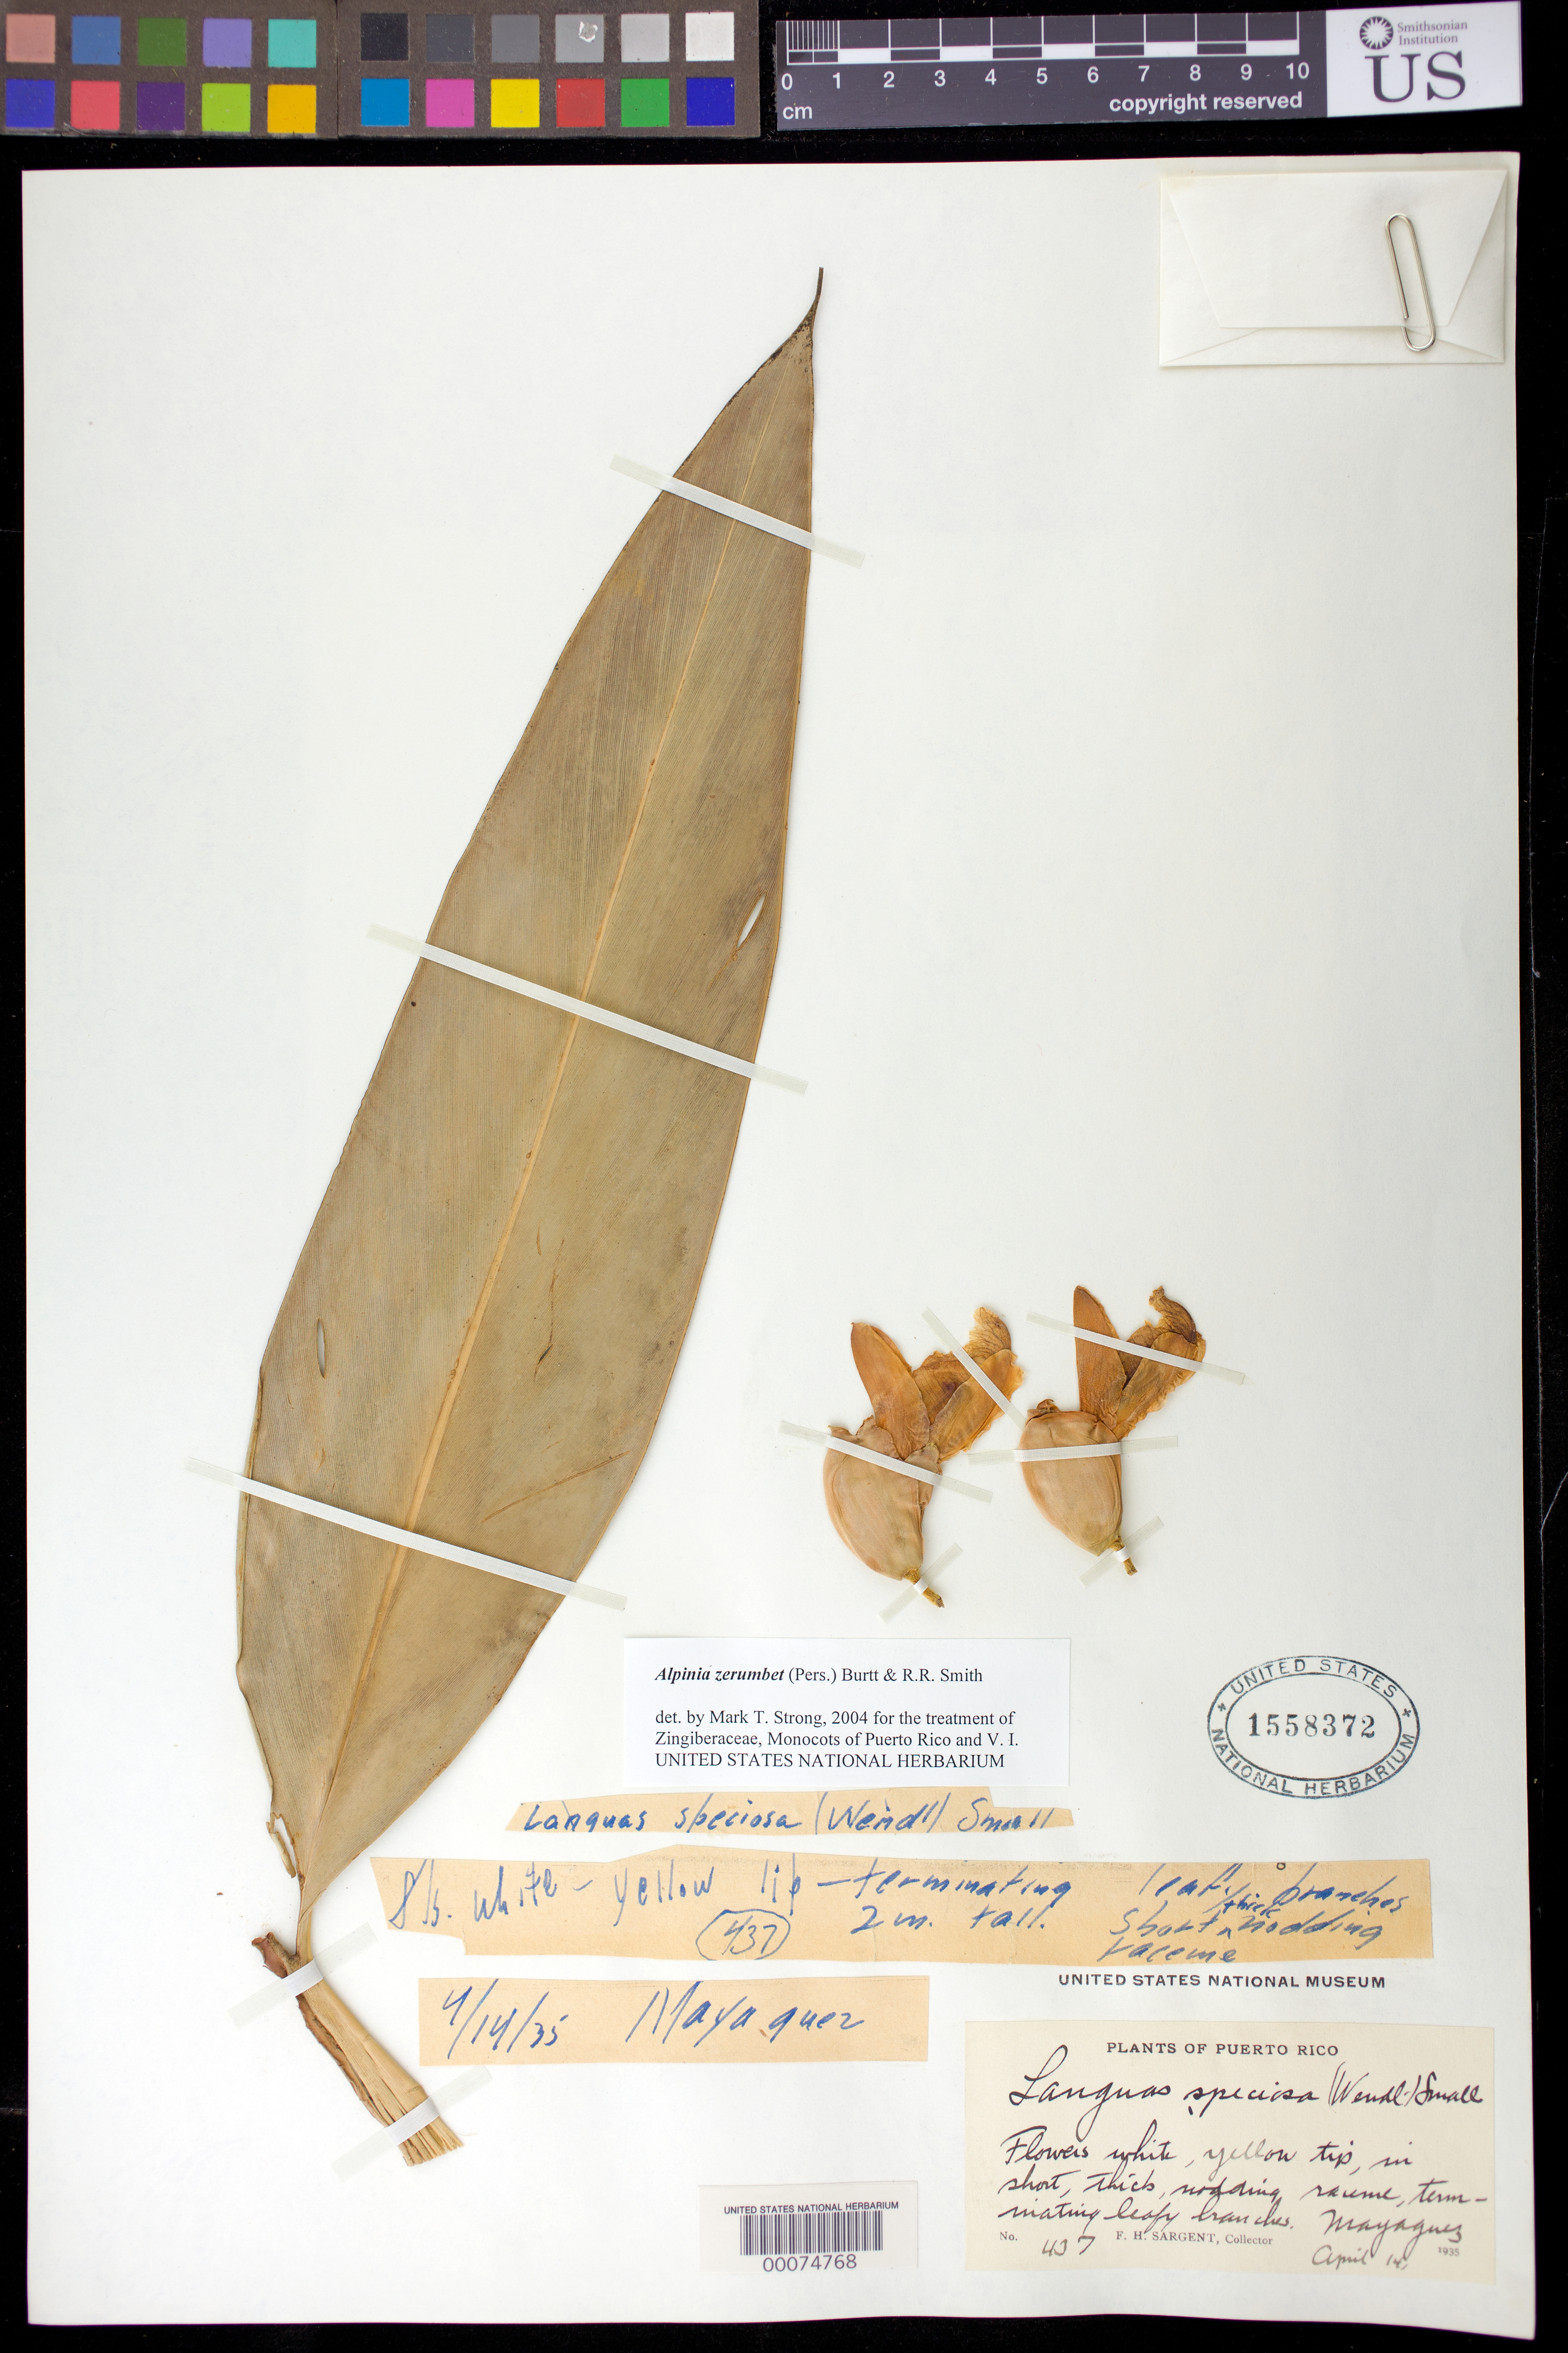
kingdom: Plantae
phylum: Tracheophyta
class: Liliopsida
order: Zingiberales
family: Zingiberaceae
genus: Alpinia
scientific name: Alpinia zerumbet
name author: (Pers.) B.L. Burtt & R.M. Sm.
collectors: F. H. Sargent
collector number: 437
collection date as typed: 14 Apr 1935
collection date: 1935-04-14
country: Puerto Rico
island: Greater Antilles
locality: Mayaguez.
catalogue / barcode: US 1558372